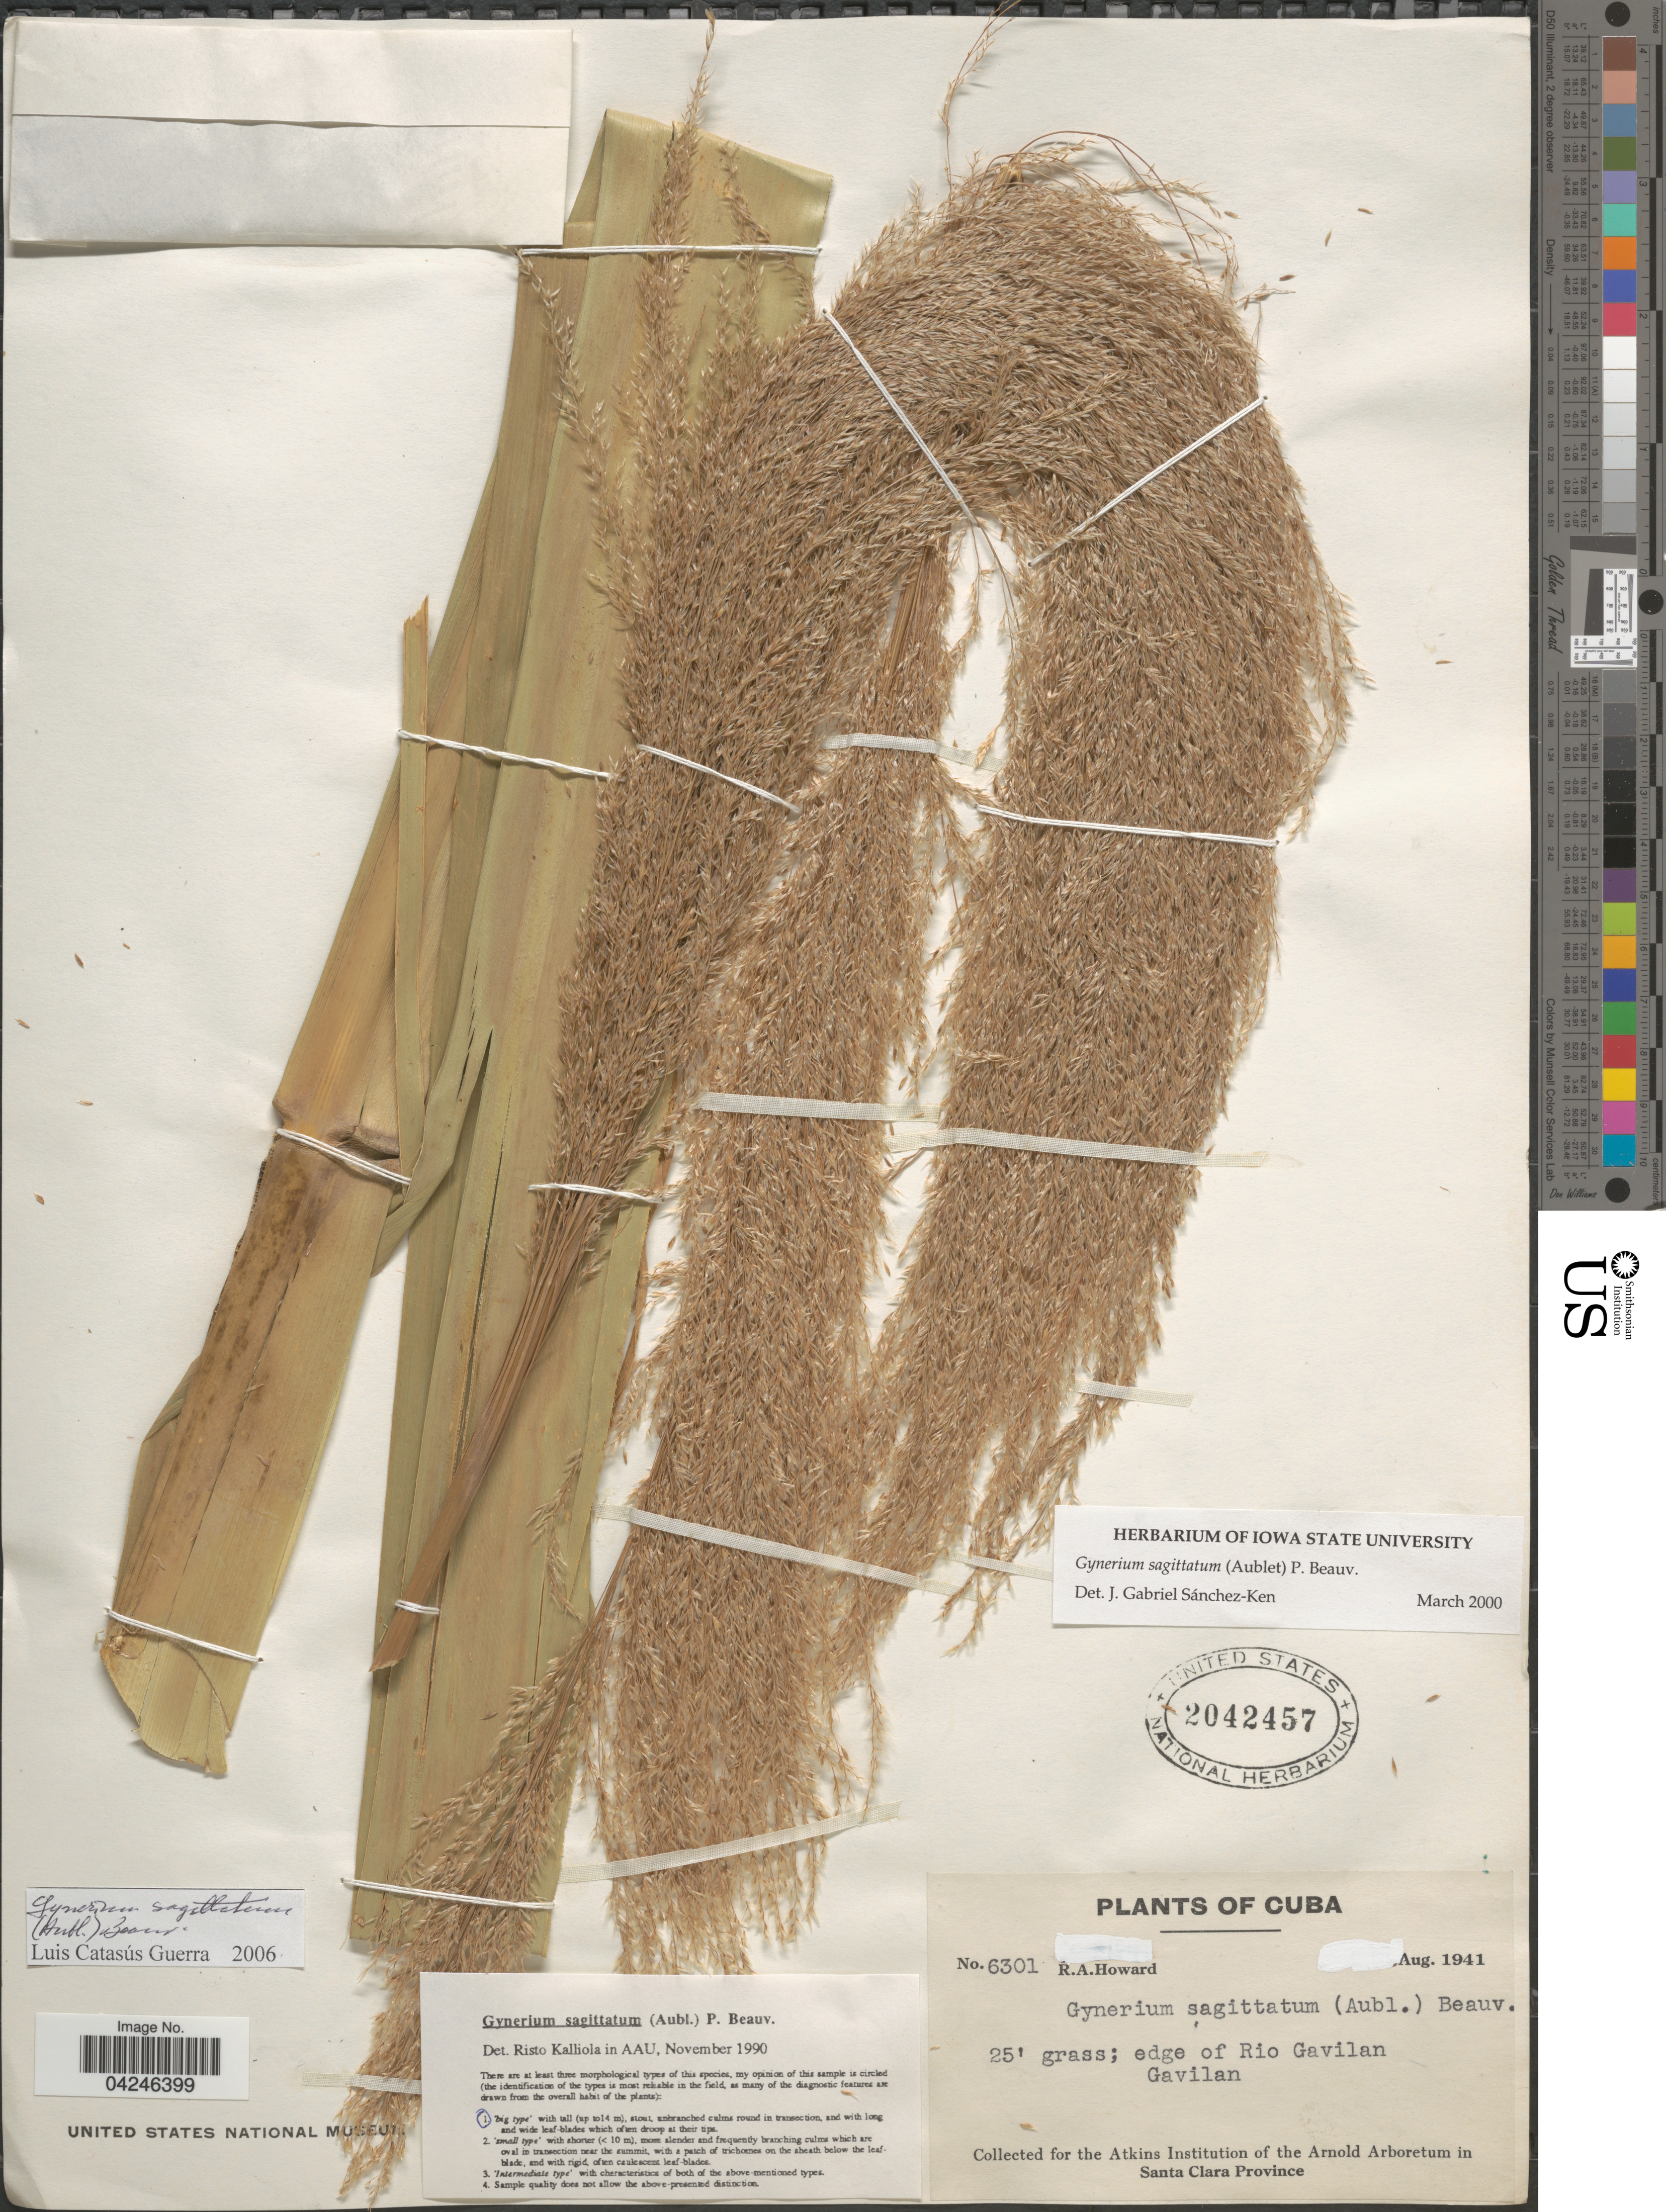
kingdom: Plantae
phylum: Tracheophyta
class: Liliopsida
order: Poales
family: Poaceae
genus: Gynerium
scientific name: Gynerium sagittatum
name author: (Aubl.) P. Beauv.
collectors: R. A. Howard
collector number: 6301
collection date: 1941-08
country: Cuba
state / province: Las Villas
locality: Edge of Rio Gavilan. Gavilan. In Santa Clara Province.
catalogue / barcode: US 2042457